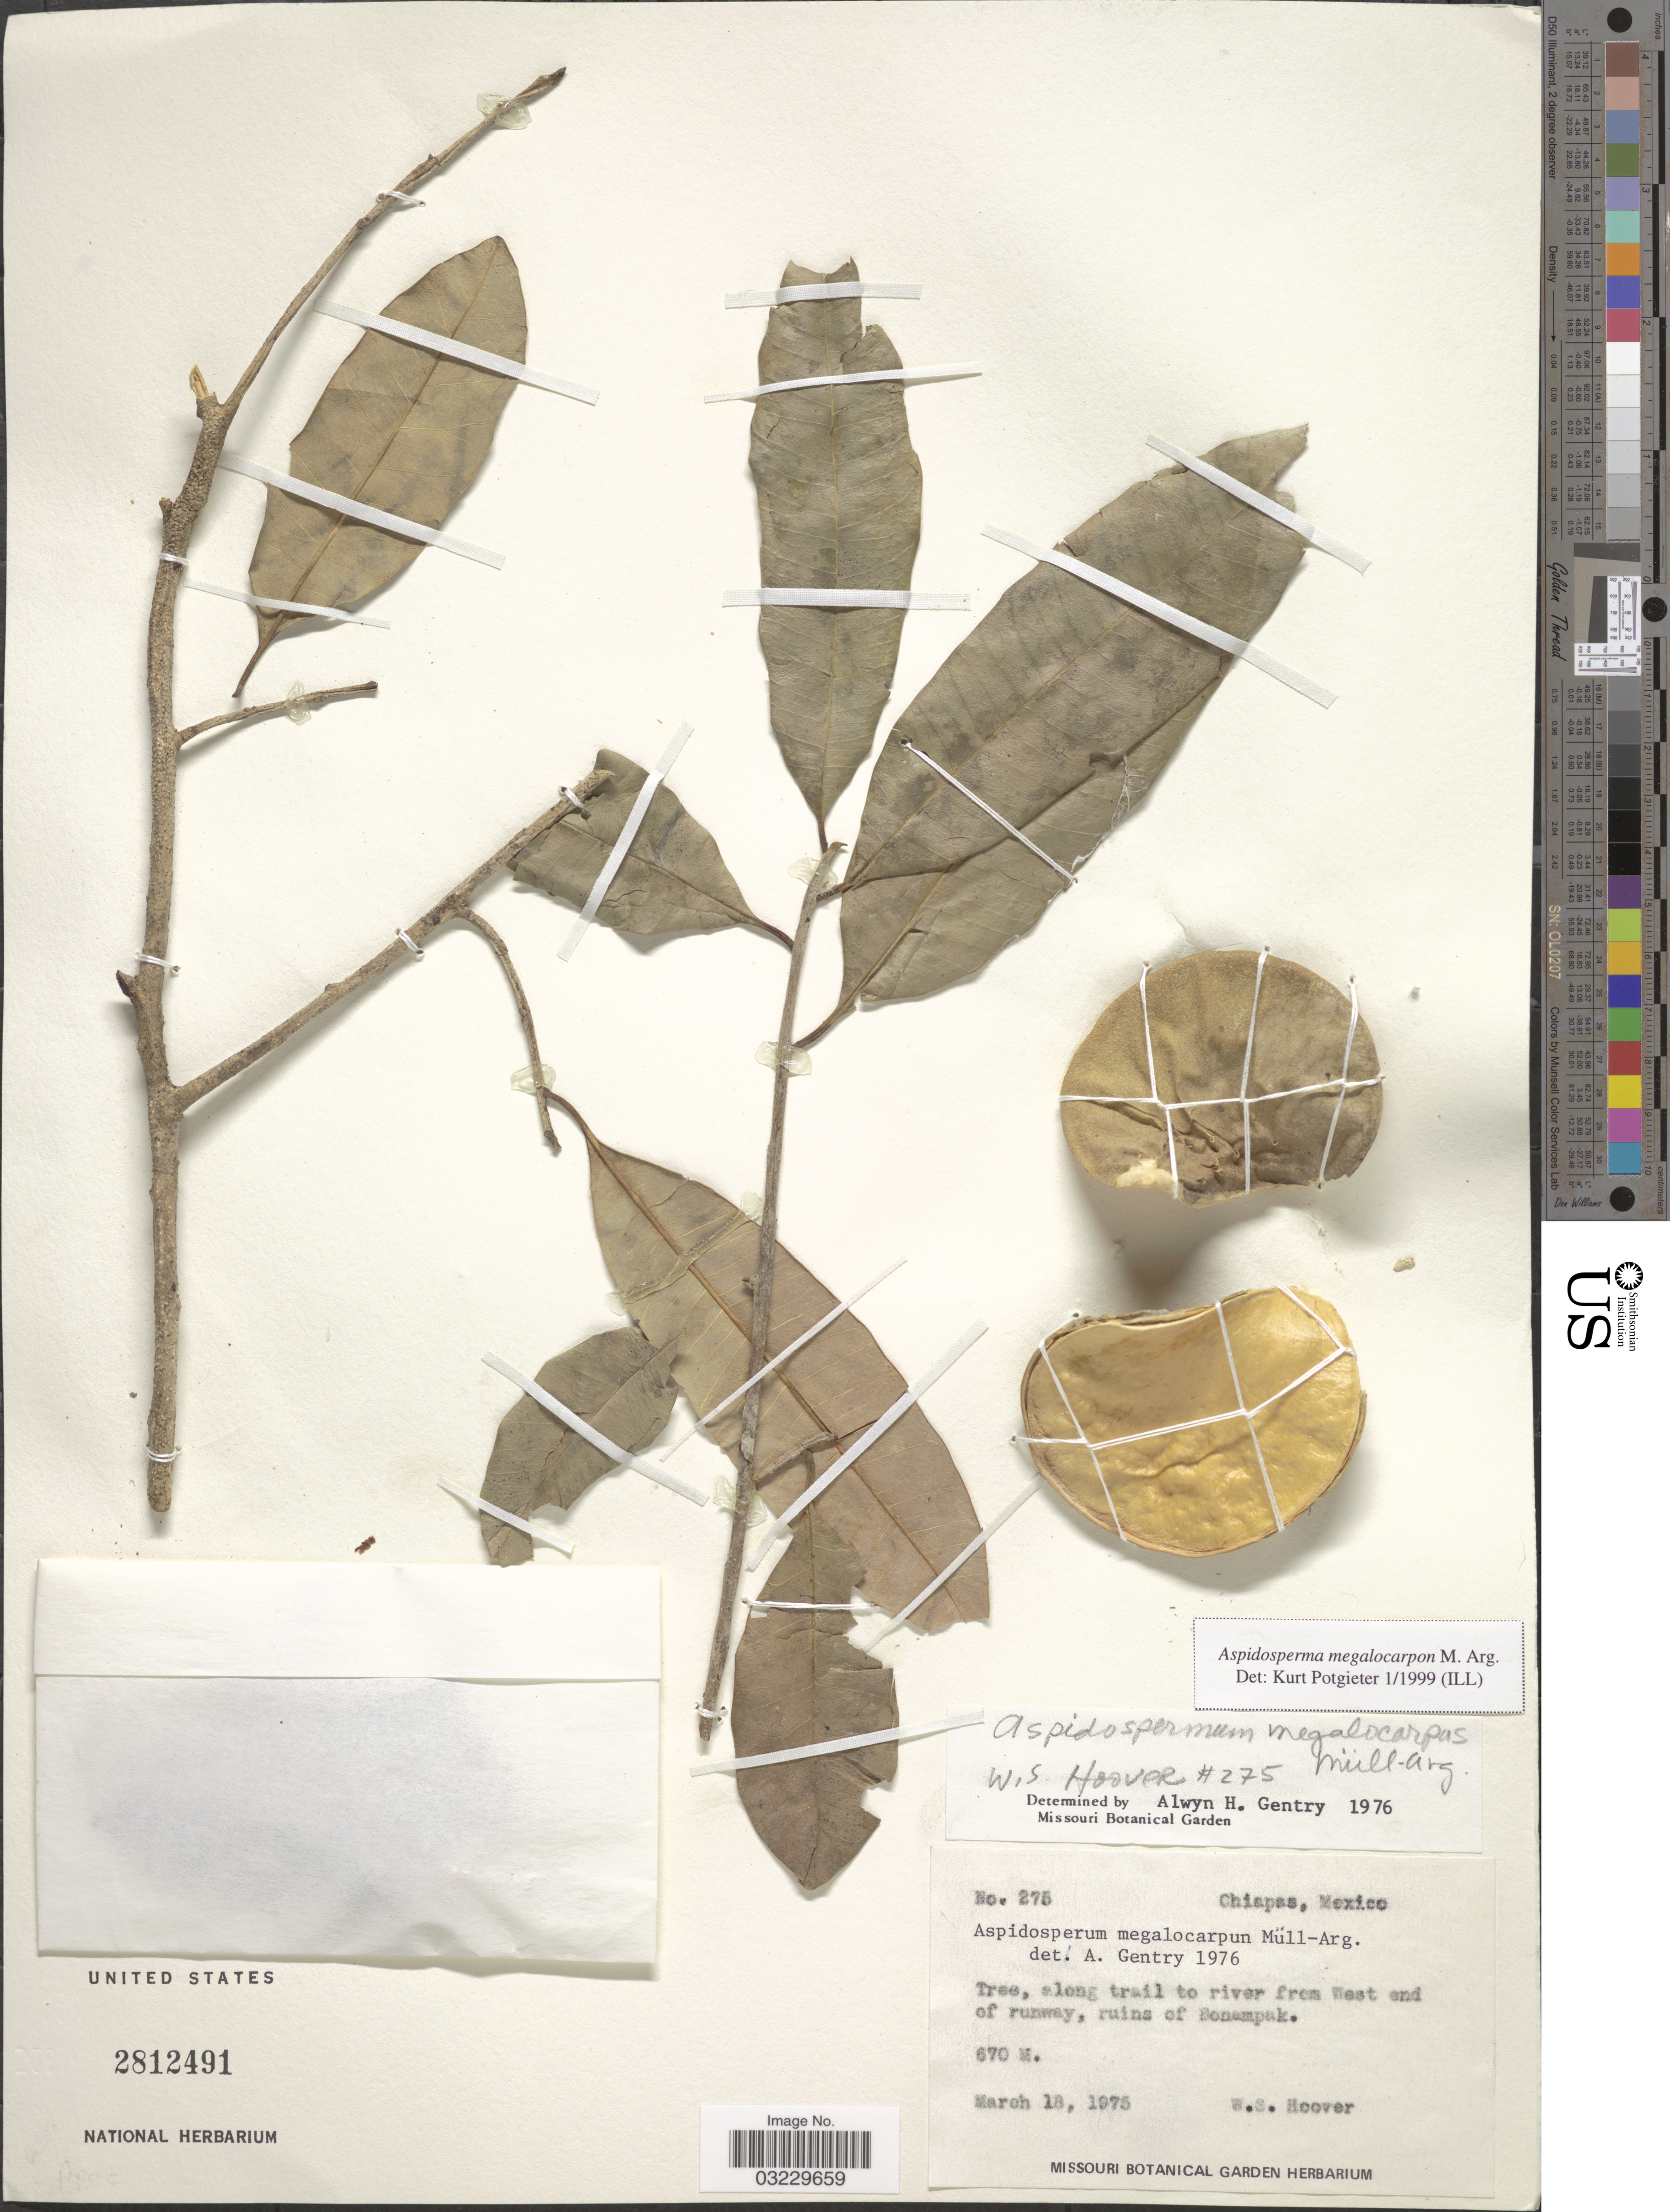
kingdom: Plantae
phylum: Tracheophyta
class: Magnoliopsida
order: Gentianales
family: Apocynaceae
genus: Aspidosperma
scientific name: Aspidosperma megalocarpon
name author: Müll. Arg.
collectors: W. S. Hoover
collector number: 275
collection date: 1975-03-18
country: Mexico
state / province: Chiapas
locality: Along trail to river from West end of runway, ruins of Bonampak.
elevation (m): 670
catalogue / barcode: US 2812491